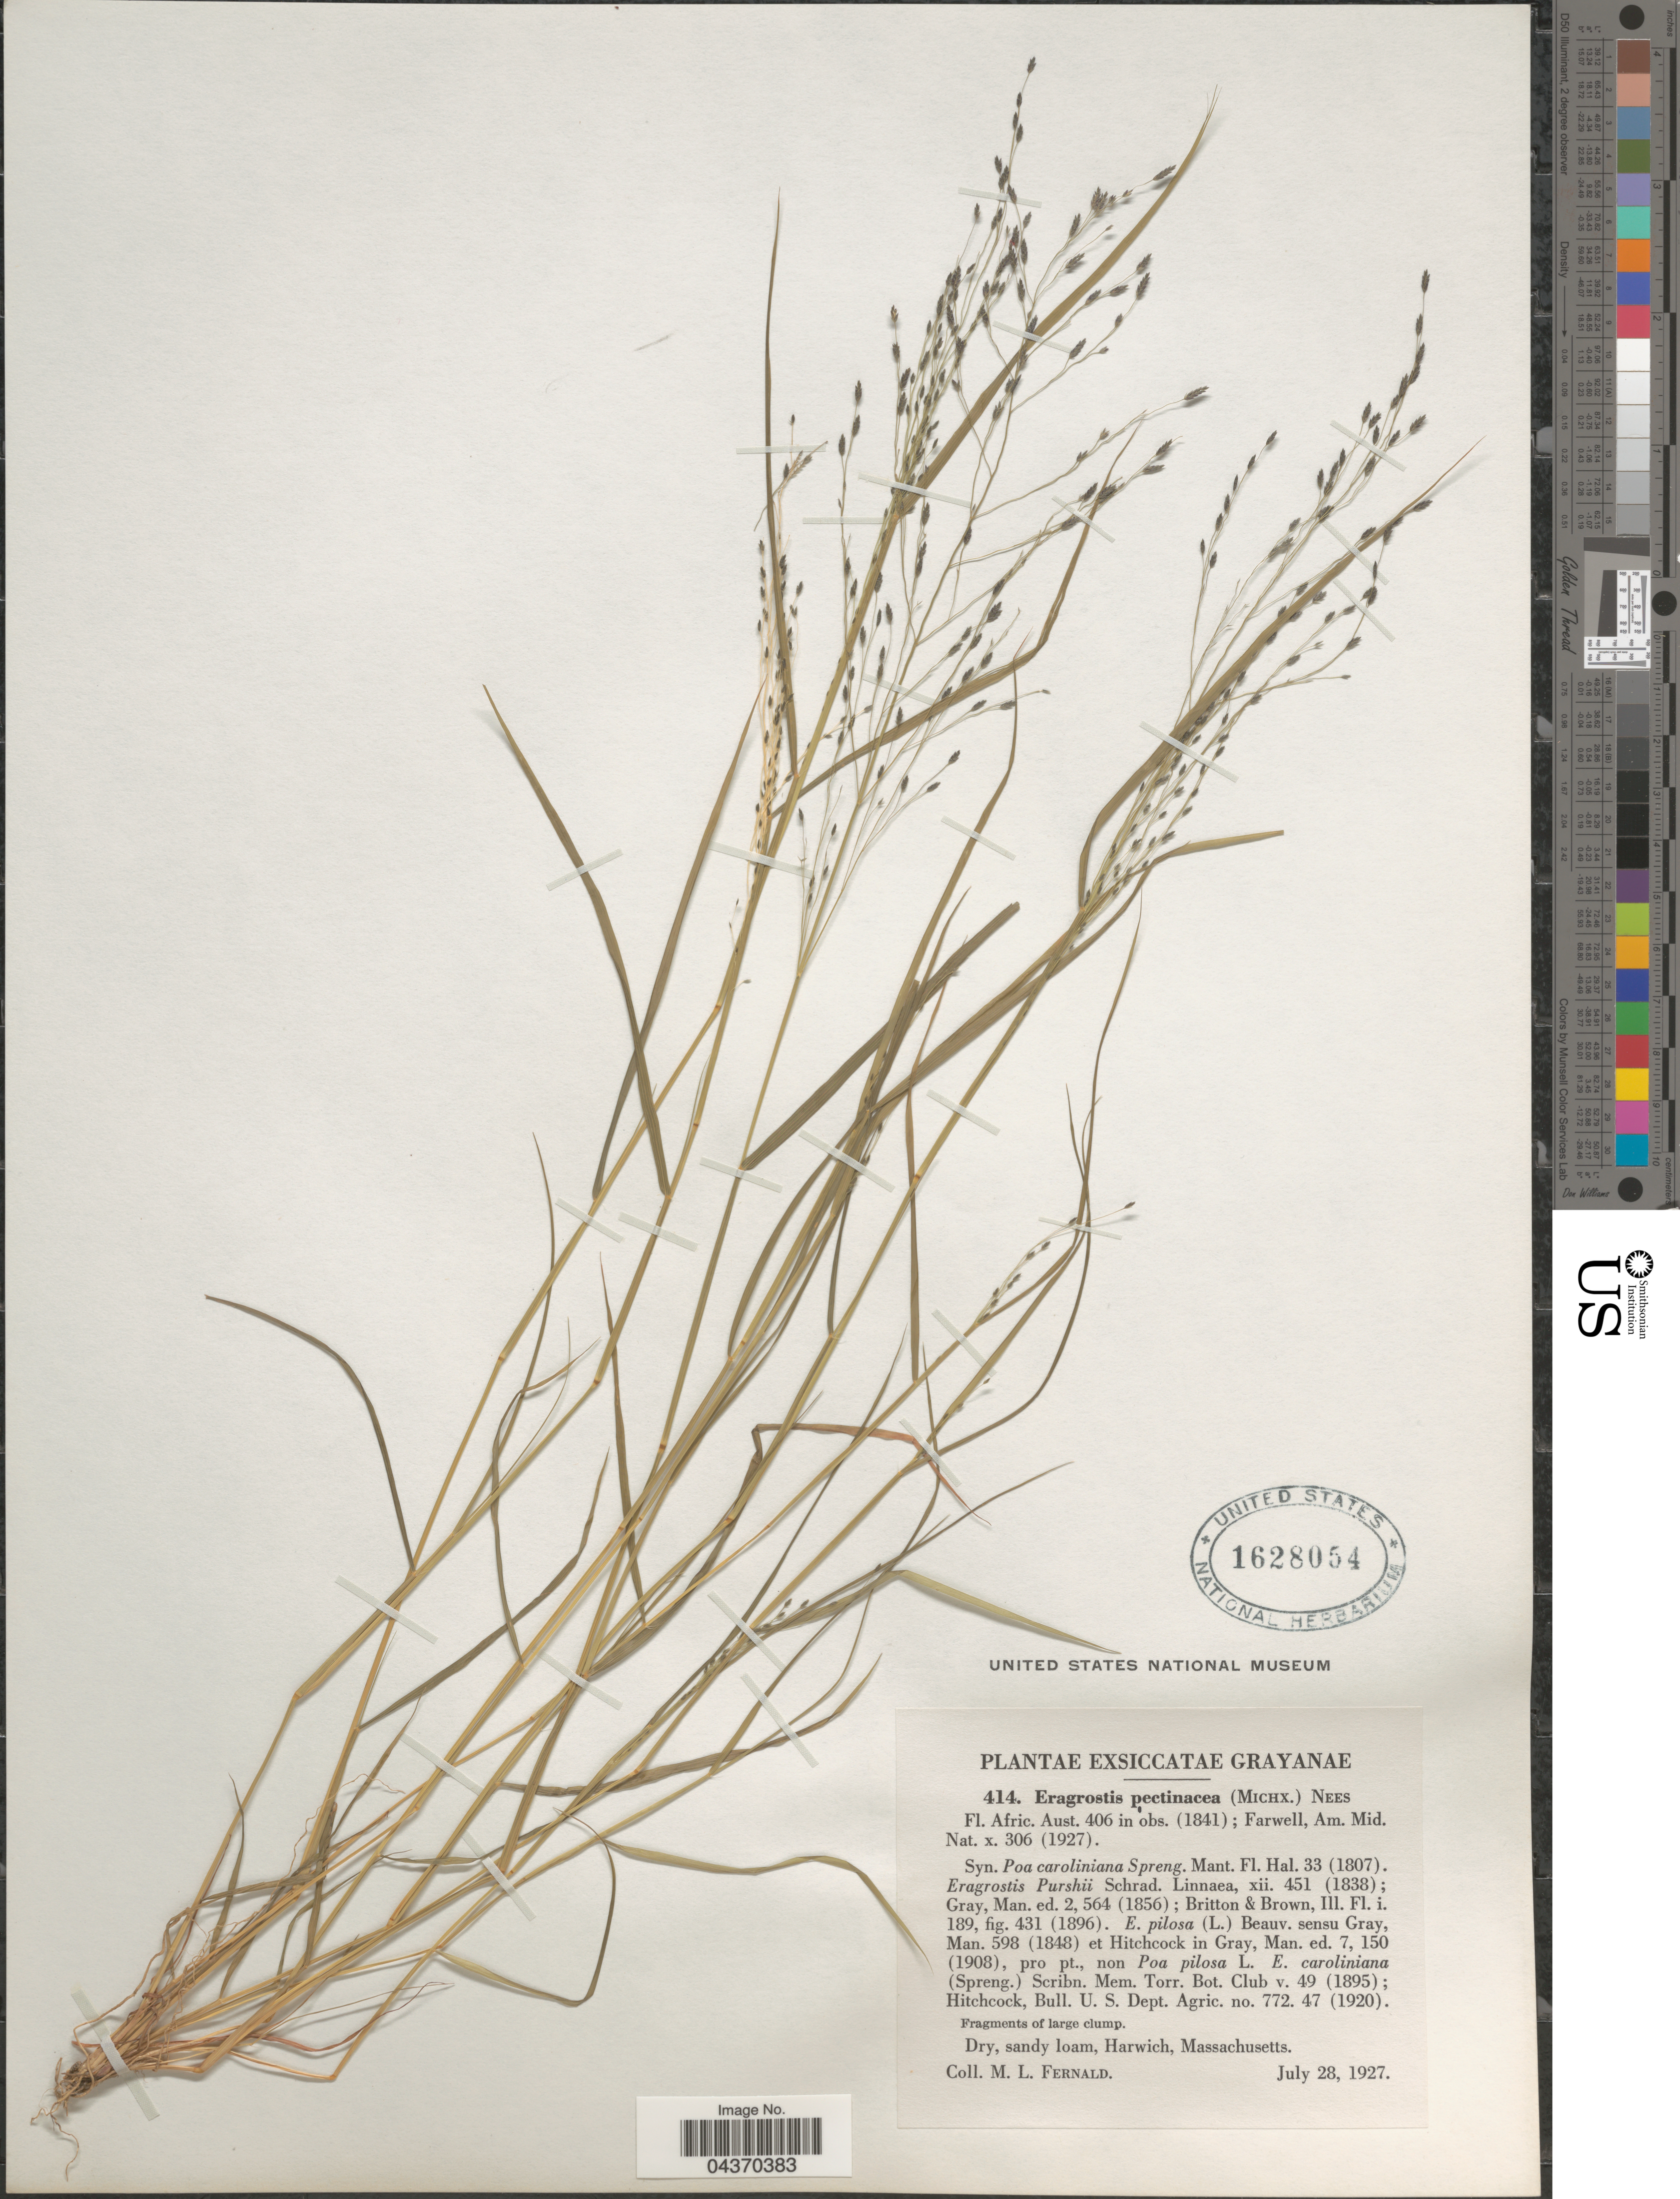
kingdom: Plantae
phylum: Tracheophyta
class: Liliopsida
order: Poales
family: Poaceae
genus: Eragrostis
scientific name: Eragrostis pectinacea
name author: (Michx.) Nees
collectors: M. L. Fernald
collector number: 414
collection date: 1927-07-28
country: United States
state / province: Massachusetts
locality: Harwich.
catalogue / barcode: US 1628054